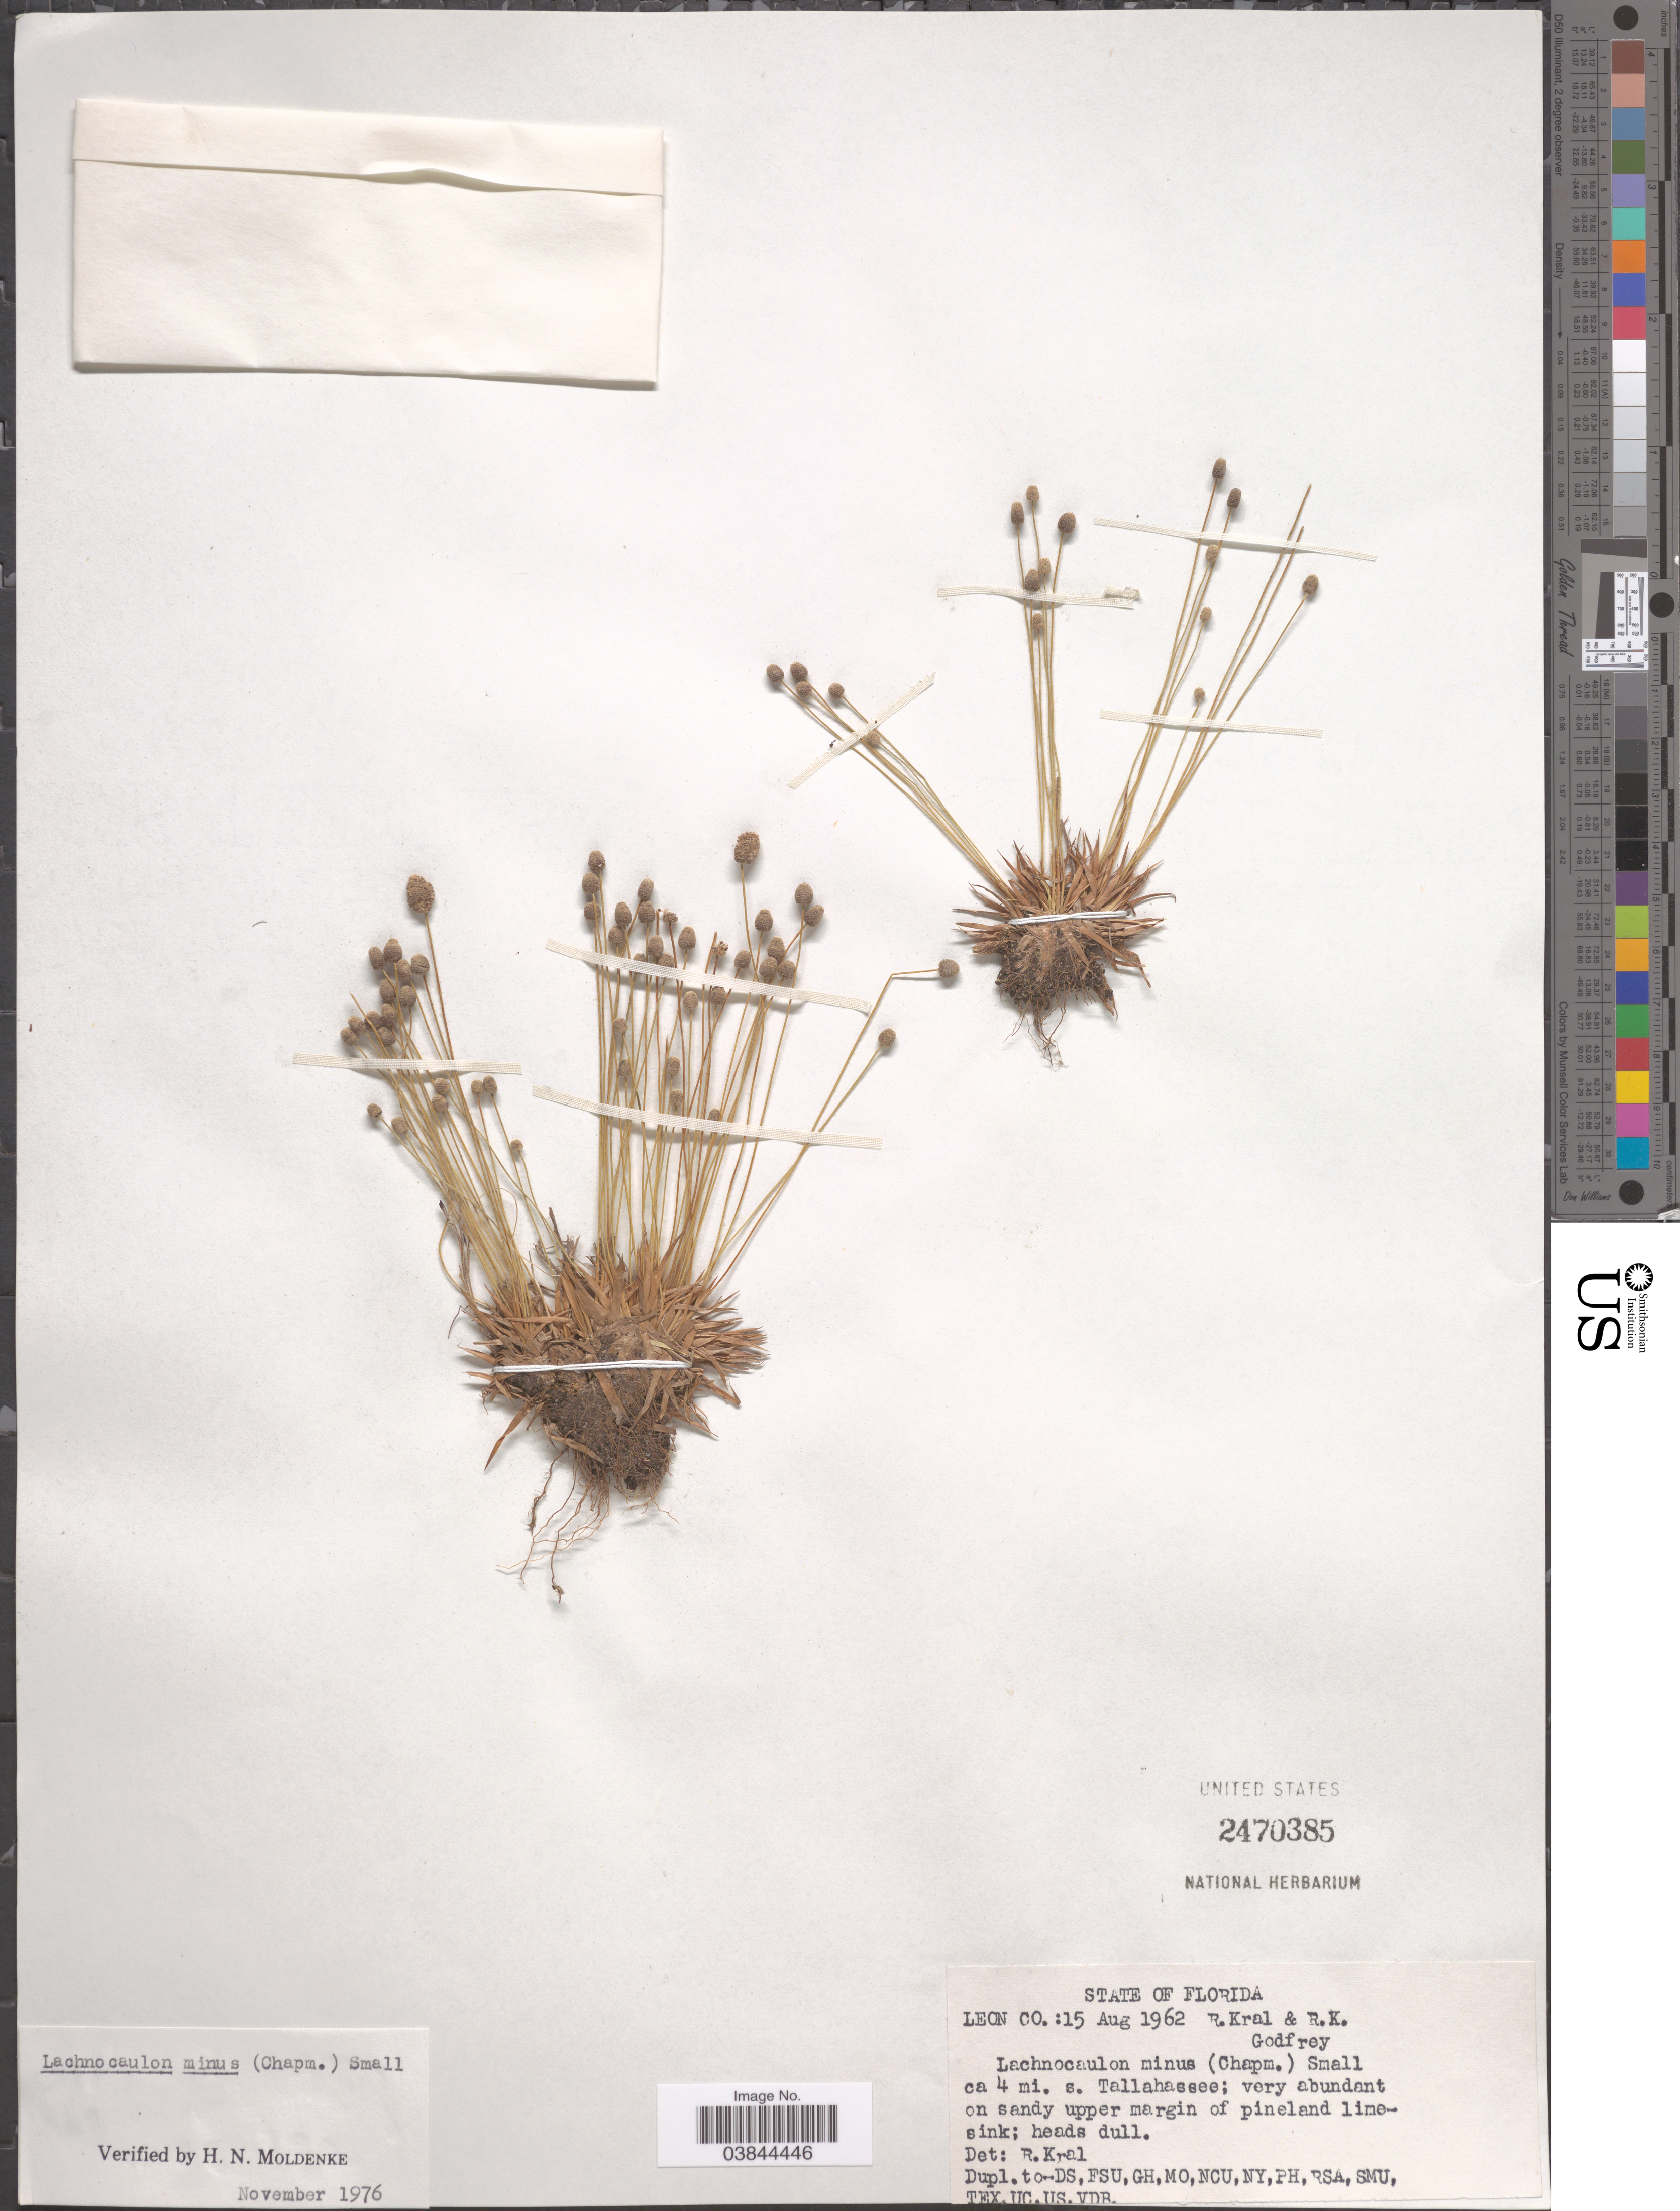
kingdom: Plantae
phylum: Tracheophyta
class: Liliopsida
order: Poales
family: Eriocaulaceae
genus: Lachnocaulon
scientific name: Lachnocaulon minus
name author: (Chapm.) Small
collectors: R. Kral & R. K. Godfrey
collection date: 1962-08-15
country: United States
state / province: Florida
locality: Leon Co: ca. 4 mi. s. Tallahassee.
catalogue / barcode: US 2470385